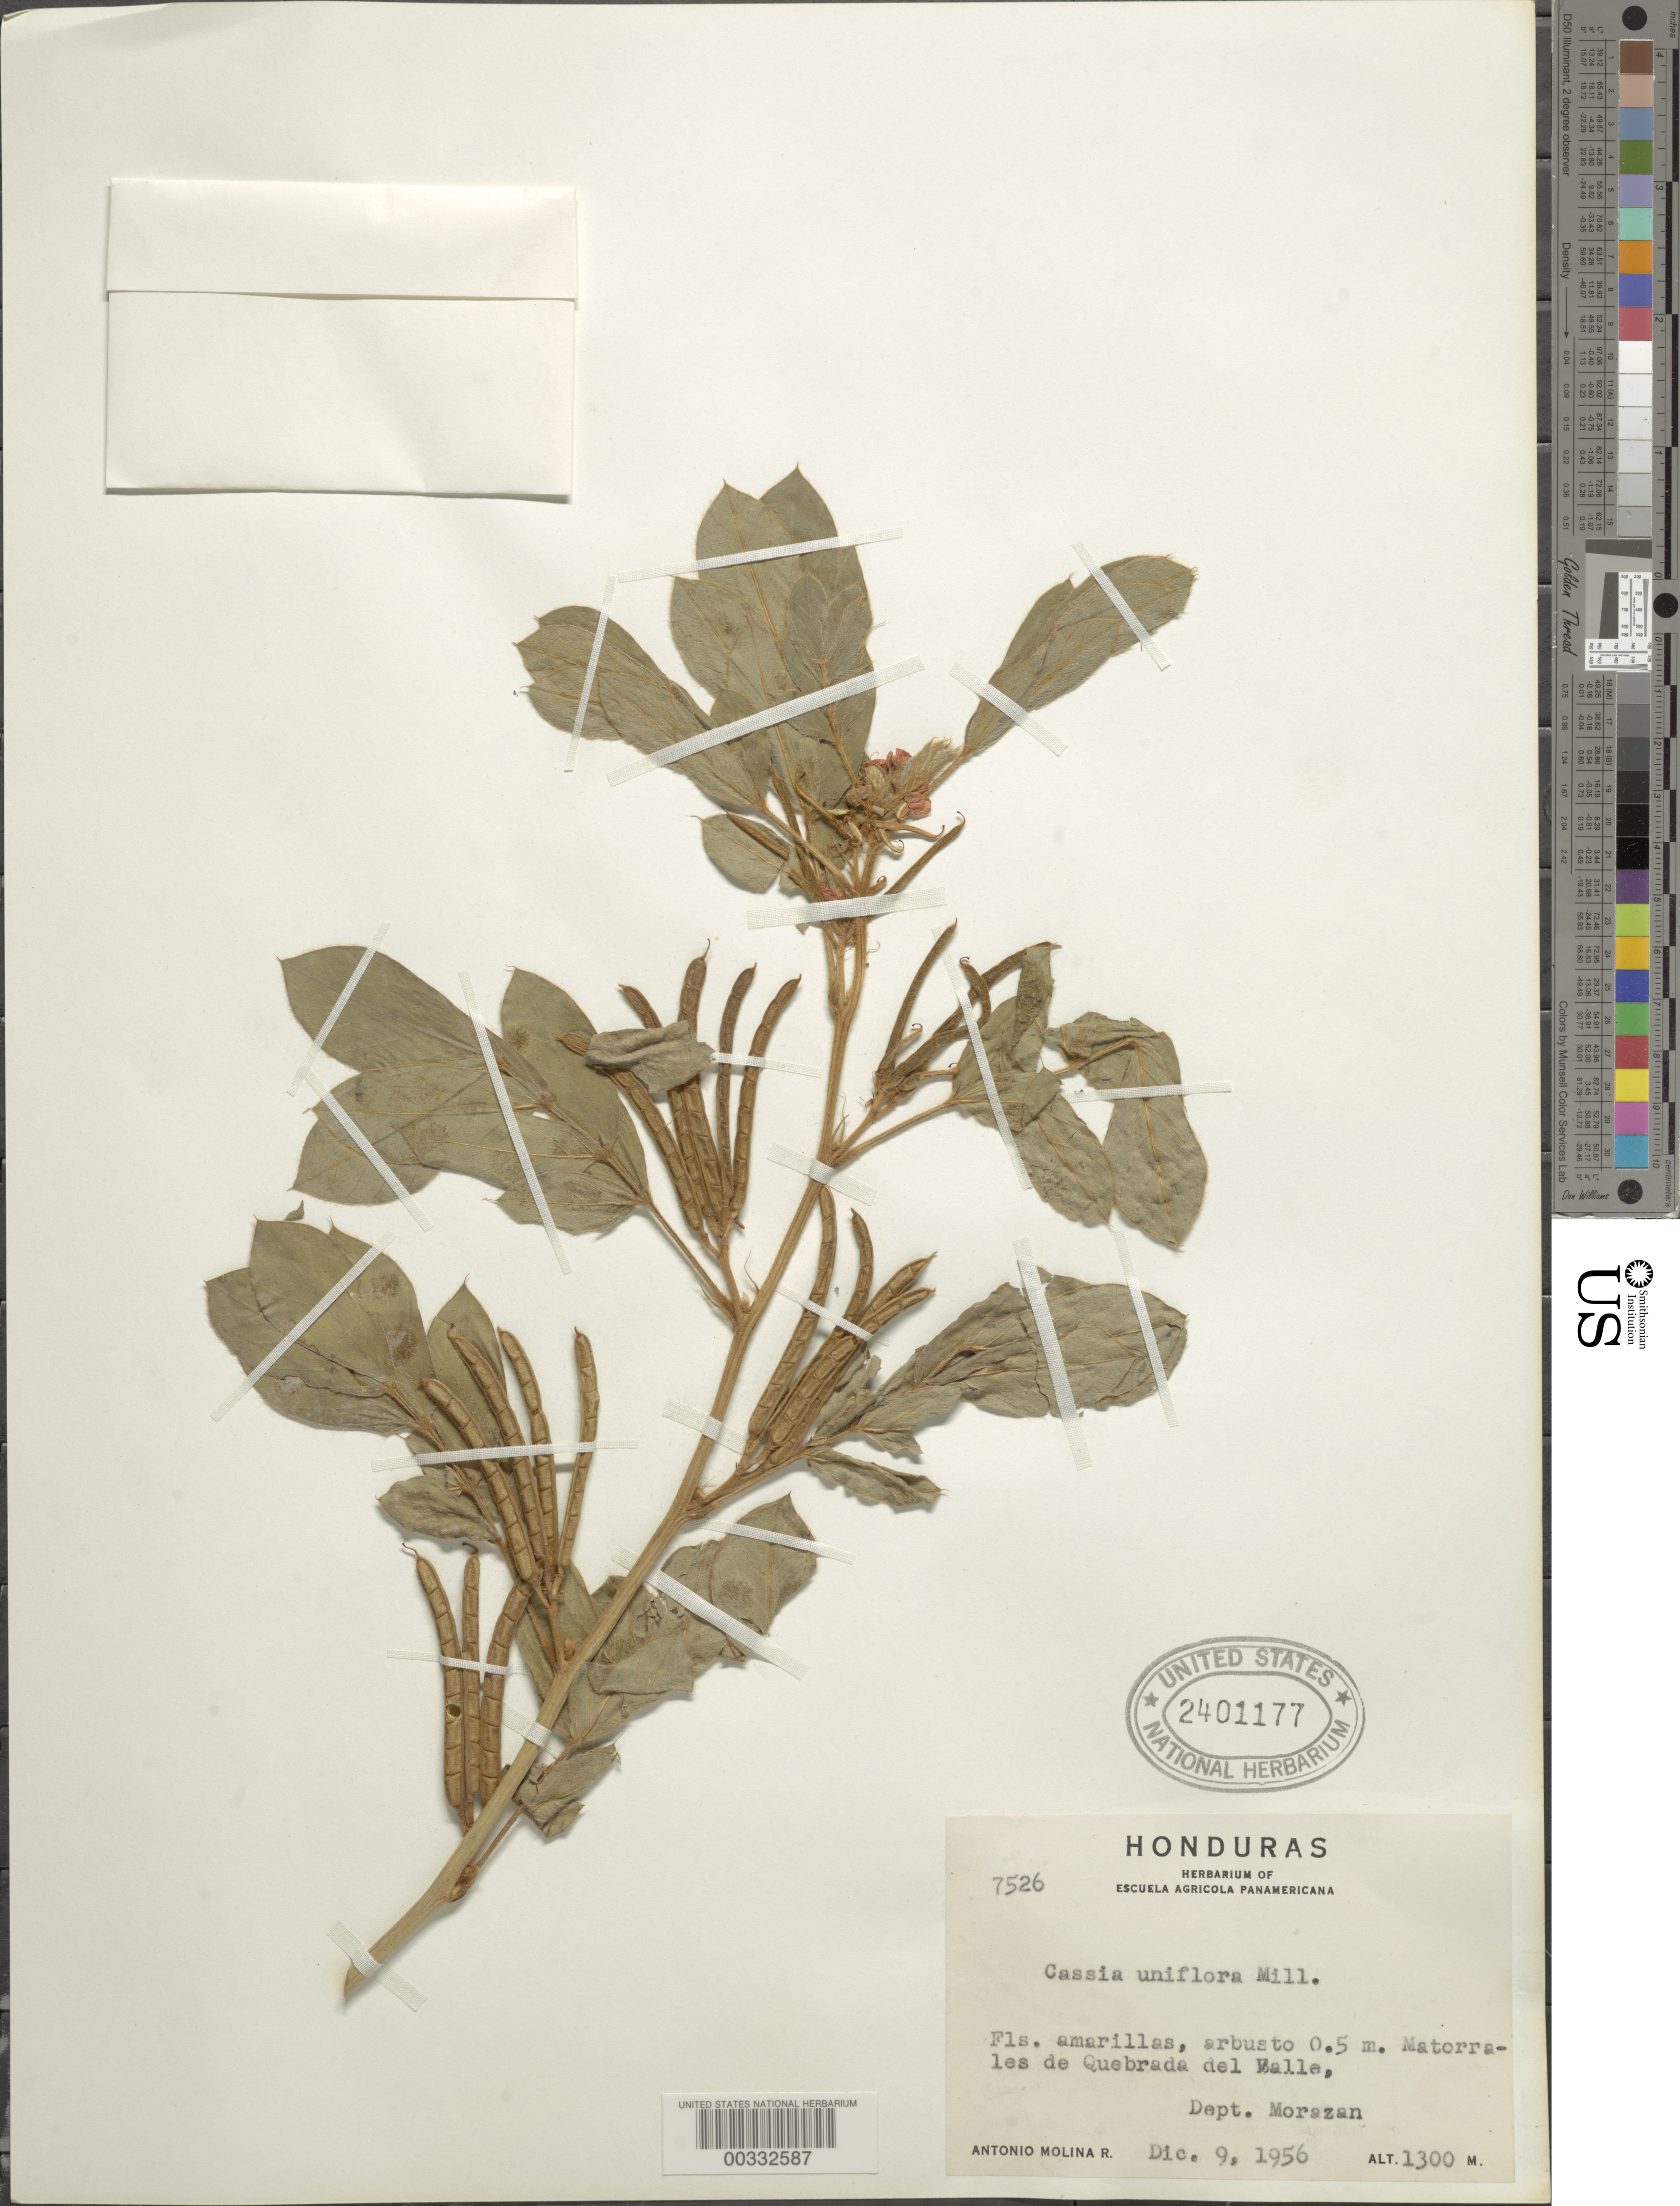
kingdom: Plantae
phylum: Tracheophyta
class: Magnoliopsida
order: Fabales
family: Fabaceae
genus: Senna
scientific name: Senna uniflora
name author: (Mill.) H.S. Irwin & Barneby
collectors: A. Molina R.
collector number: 7526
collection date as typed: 09 Dec 1956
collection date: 1956-12-09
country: Honduras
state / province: Fco. Morazán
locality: Matorrales de Quebrada del Valle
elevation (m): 1300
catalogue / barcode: US 2401177